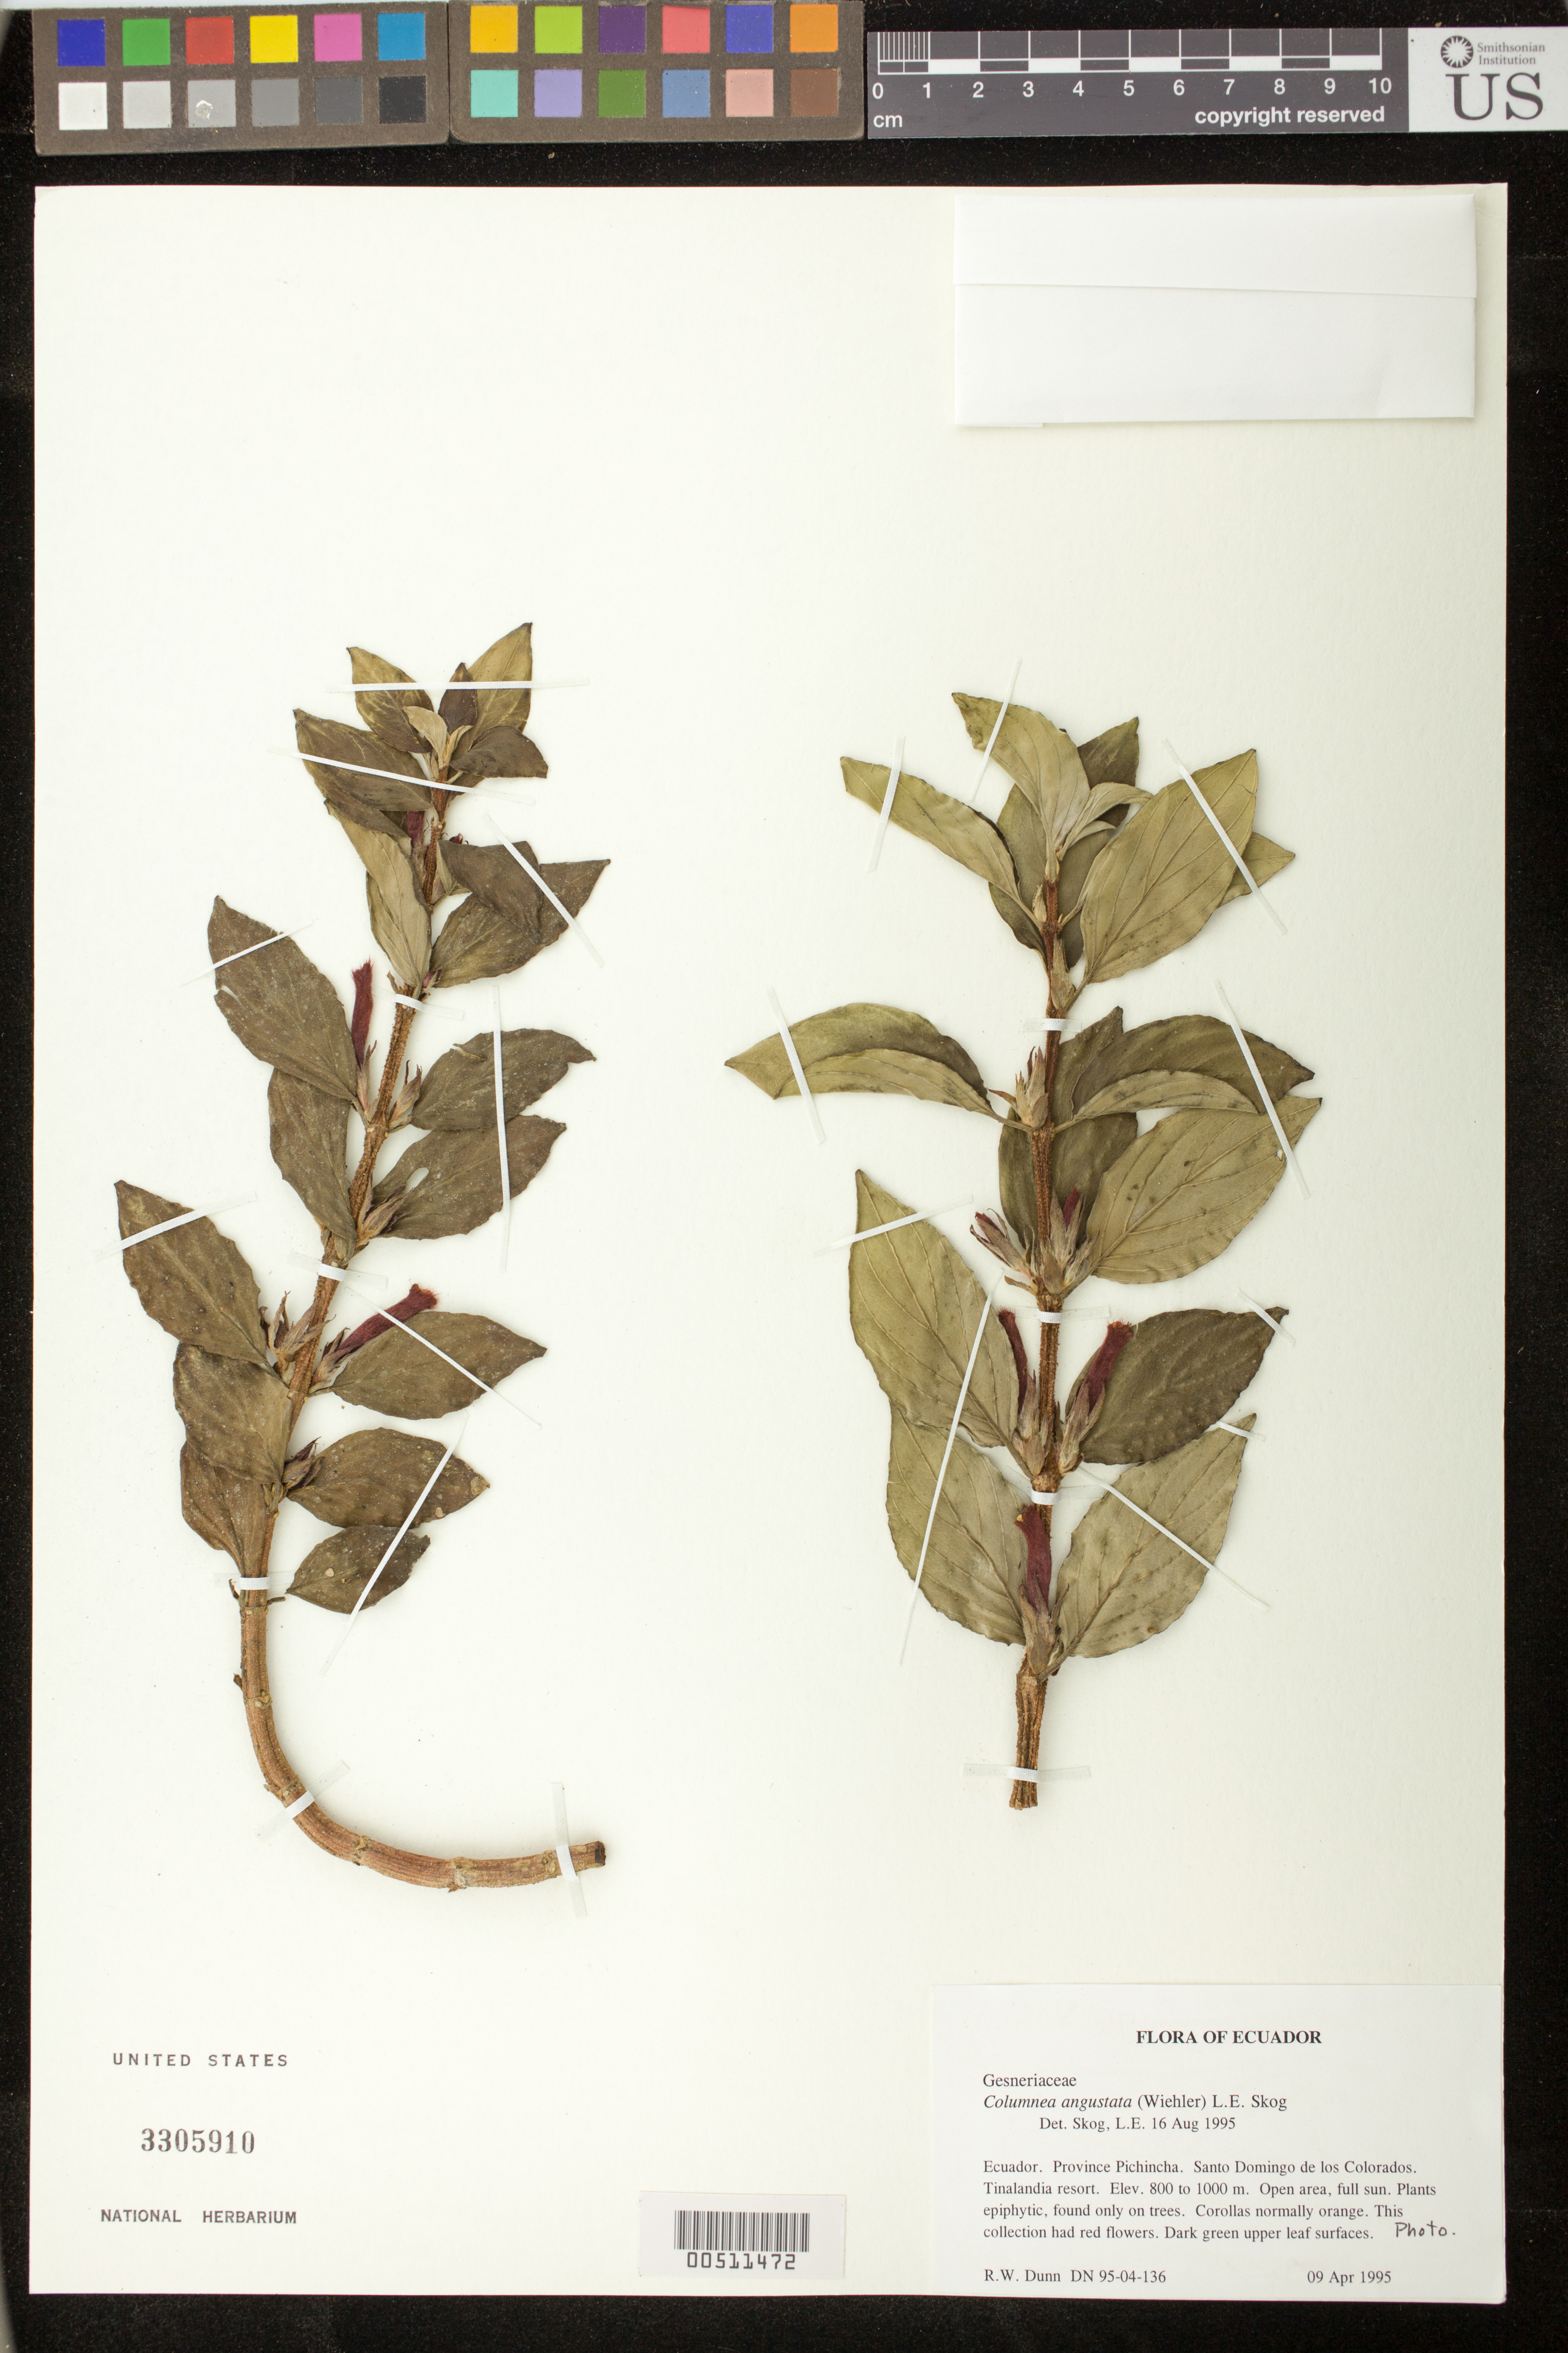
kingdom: Plantae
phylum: Tracheophyta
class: Magnoliopsida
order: Lamiales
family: Gesneriaceae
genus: Columnea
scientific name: Columnea angustata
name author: (Wiehler) L.E. Skog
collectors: R. Dunn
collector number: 9504136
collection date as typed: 09 Apr 1995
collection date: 1995-04-09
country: Ecuador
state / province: Pichincha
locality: Santo Domingo de los Colorados, Tinalandia resort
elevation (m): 800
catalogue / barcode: US 3305910